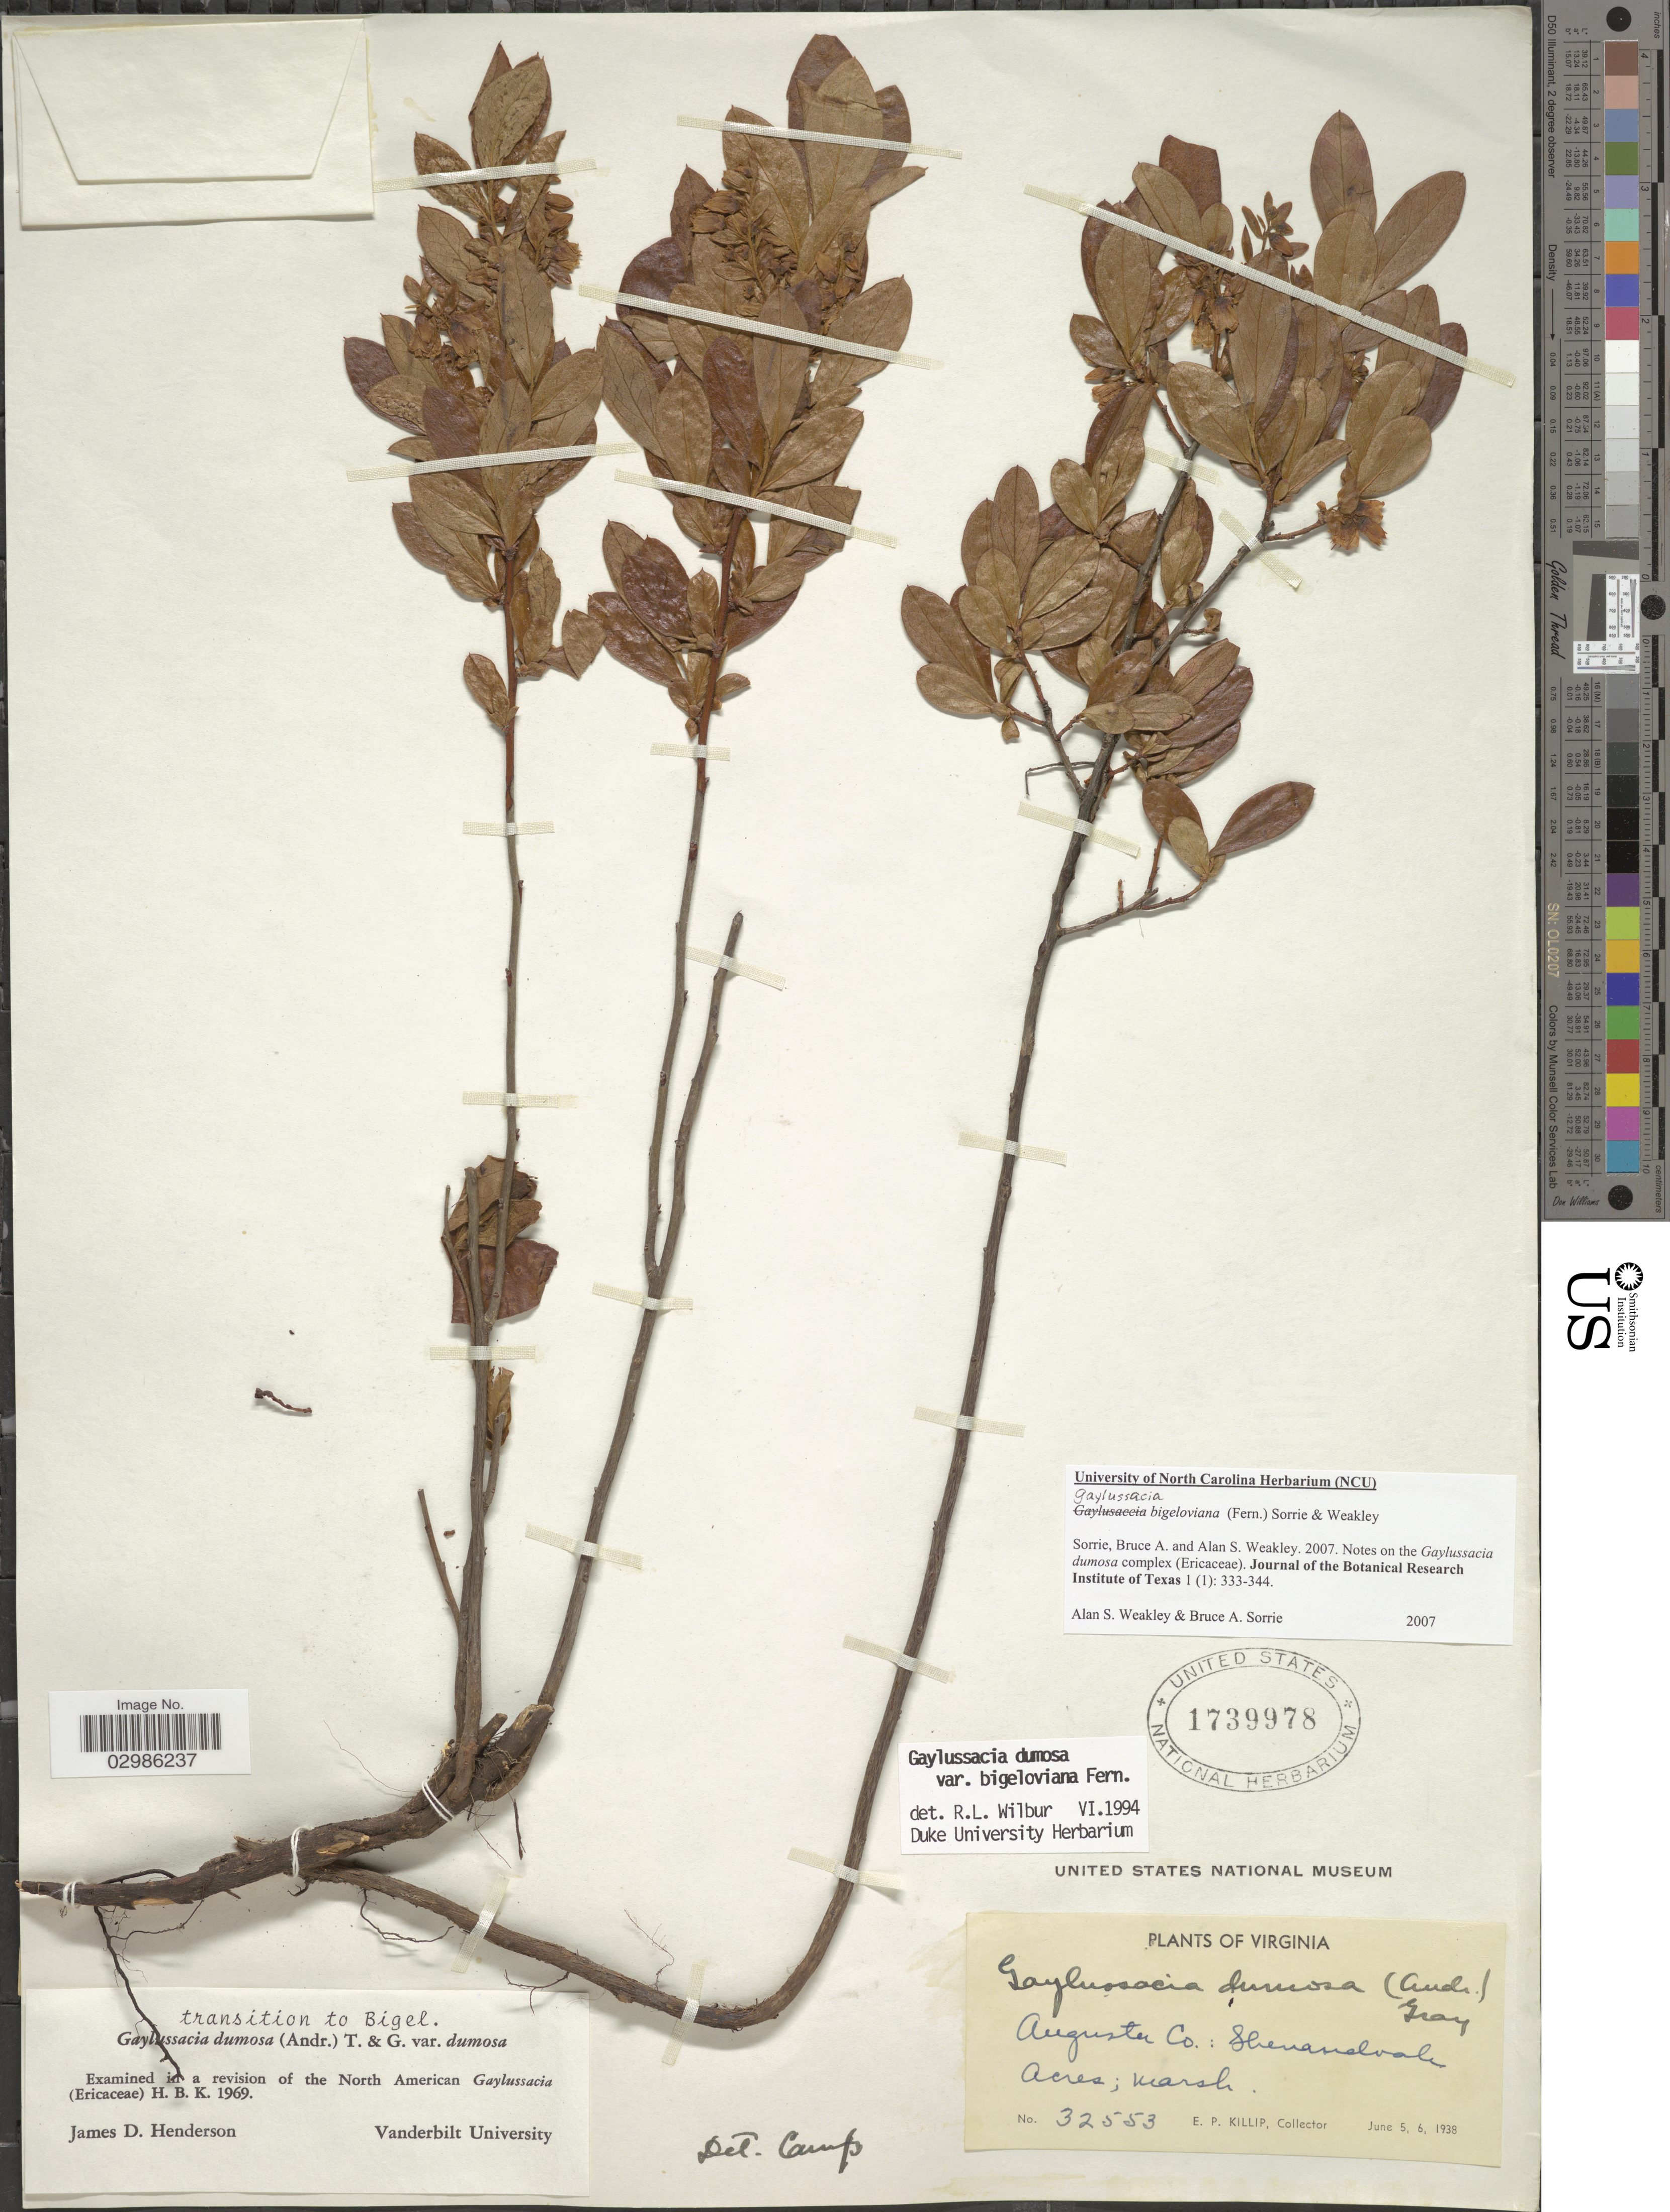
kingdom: Plantae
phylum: Tracheophyta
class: Magnoliopsida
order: Ericales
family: Ericaceae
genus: Gaylussacia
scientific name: Gaylussacia dumosa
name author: (Andrews) Torr. & A. Gray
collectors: E. P. Killip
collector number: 32553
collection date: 1938-06-05/1938-06-06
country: United States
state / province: Virginia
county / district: Augusta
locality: Augusta Co.: Shenandoah Acres; marsh.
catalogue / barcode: US 1739978